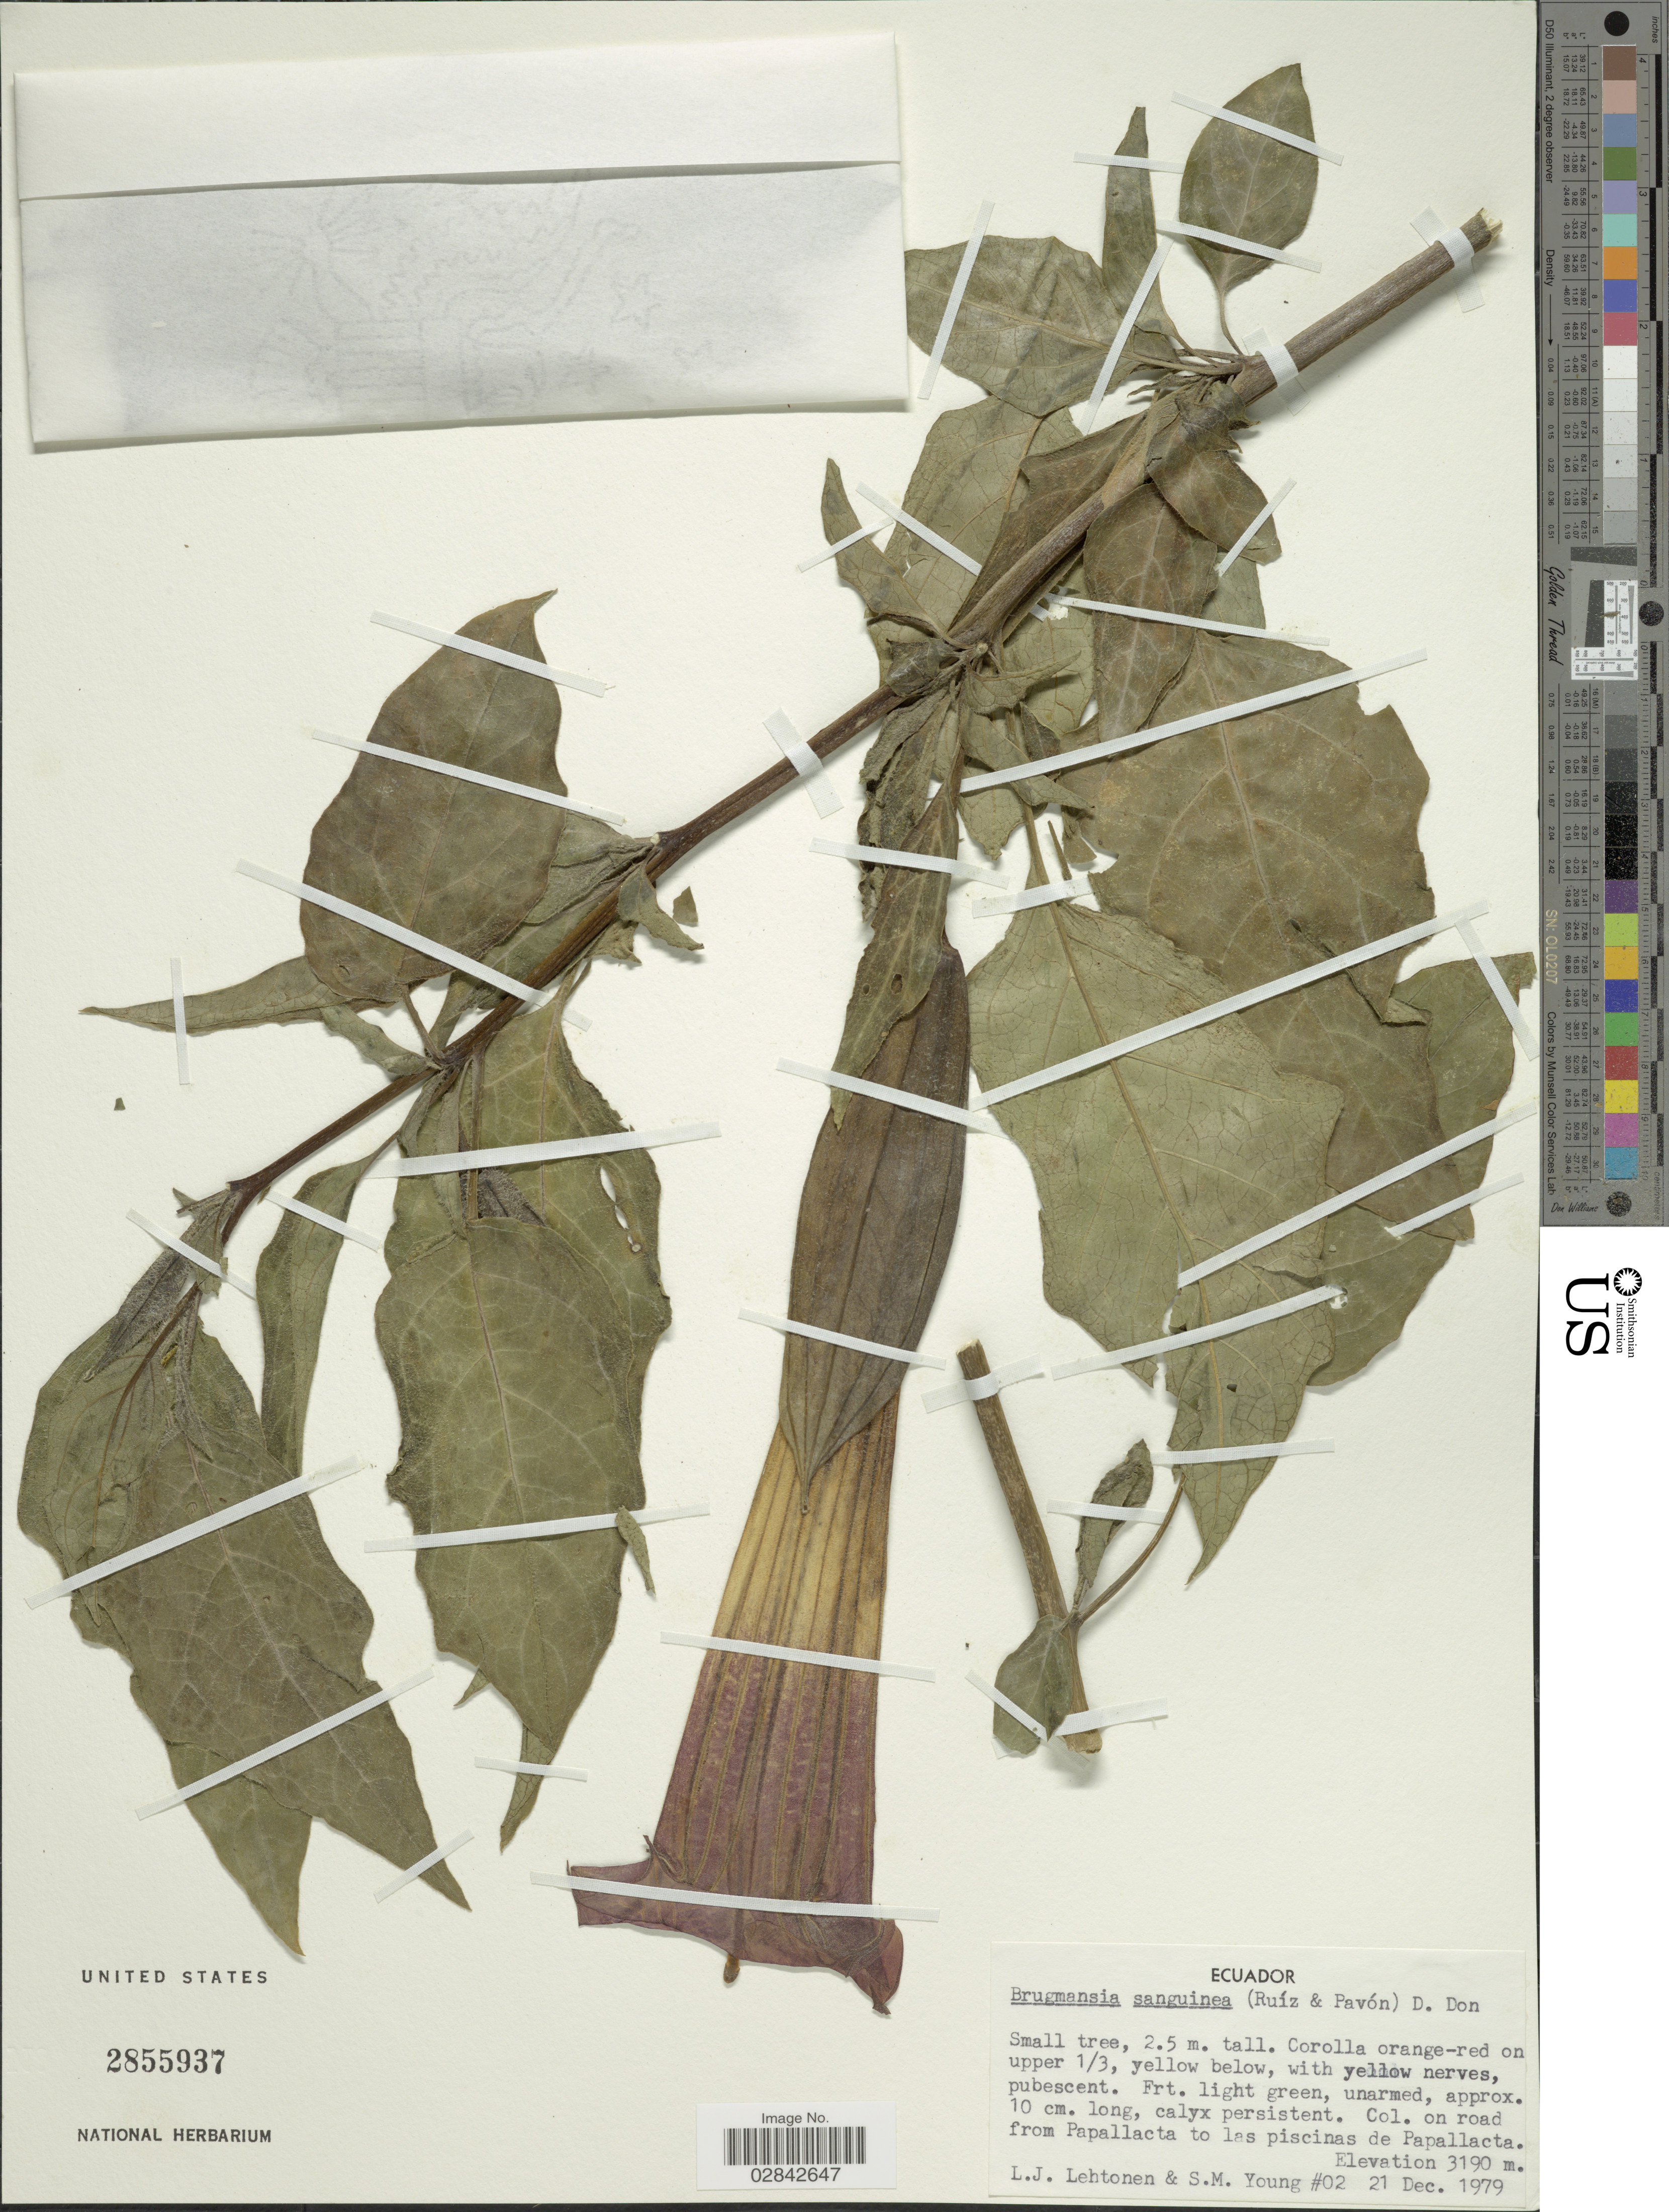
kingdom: Plantae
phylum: Tracheophyta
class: Magnoliopsida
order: Solanales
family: Solanaceae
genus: Brugmansia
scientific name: Brugmansia sanguinea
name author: (Ruiz & Pav.) D. Don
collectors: L. Lehtonen & S. Young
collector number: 02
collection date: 1979-12-21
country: Ecuador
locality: On road from Papallacta to las piscinas de Papallacta.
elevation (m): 3190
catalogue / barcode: US 2855937